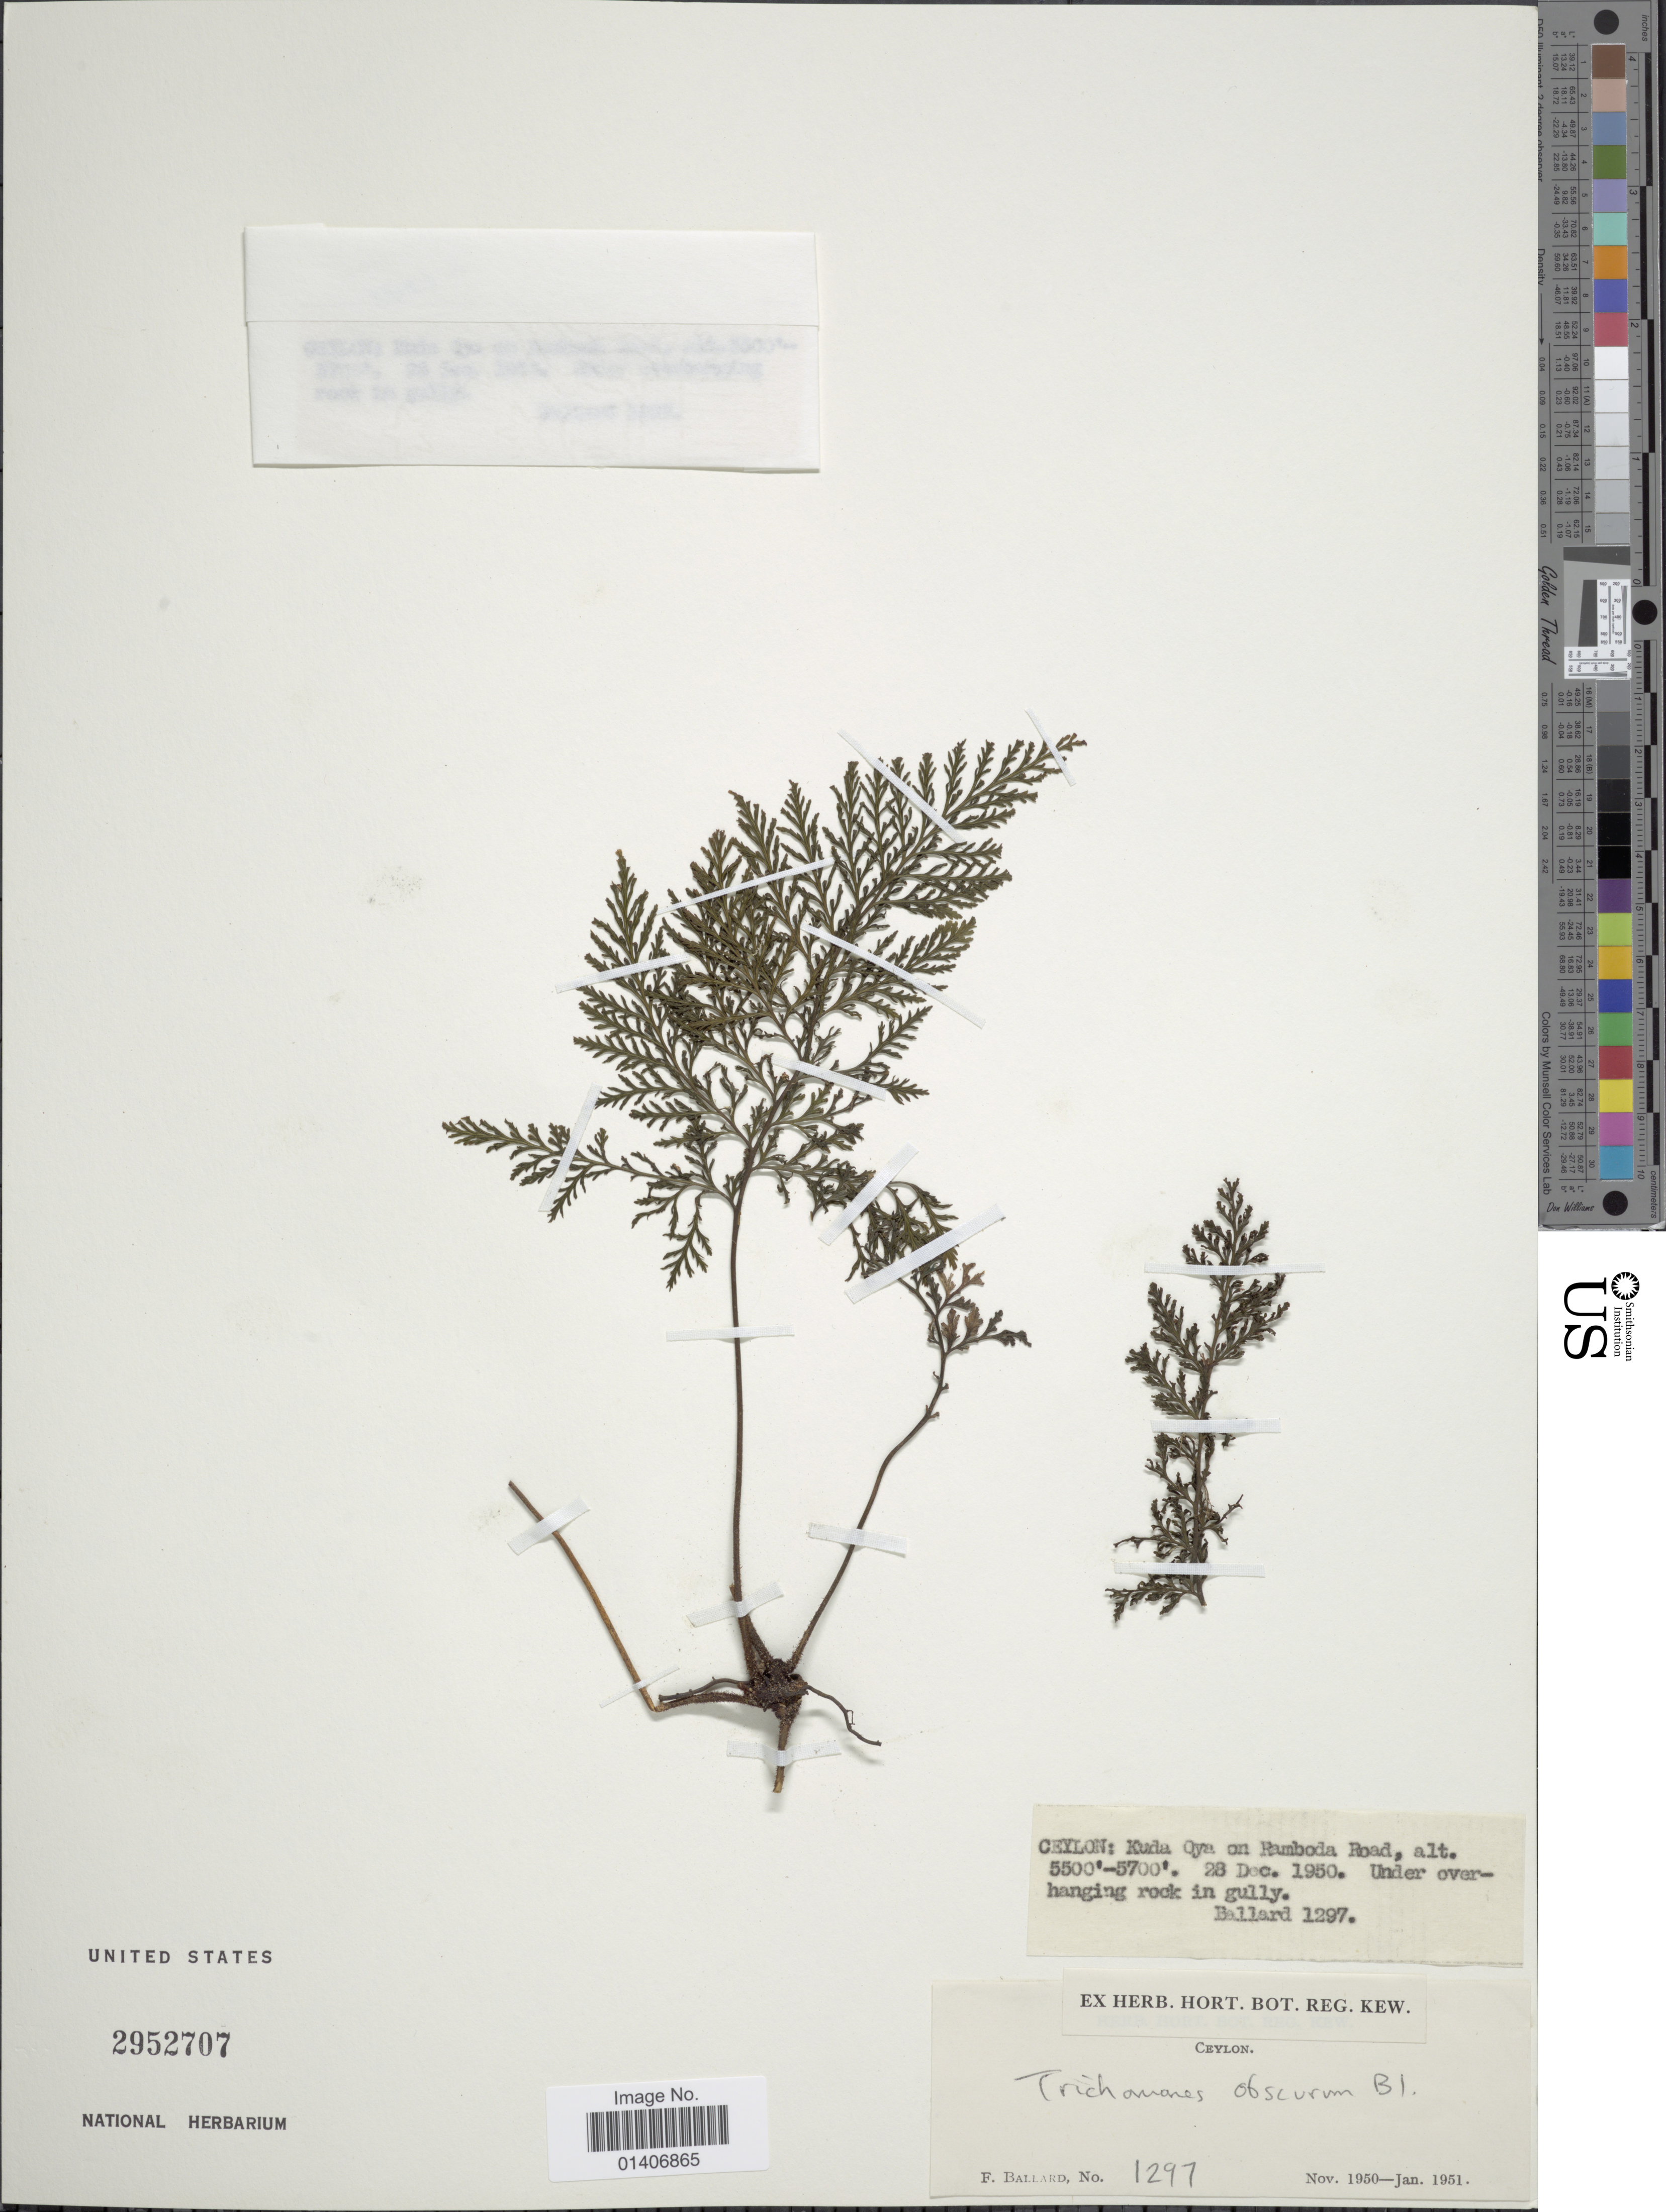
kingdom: Plantae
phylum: Tracheophyta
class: Polypodiopsida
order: Hymenophyllales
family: Hymenophyllaceae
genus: Abrodictyum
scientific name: Abrodictyum obscurum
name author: (Blume) Ebihara & K. Iwats.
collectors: F. Ballard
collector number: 1297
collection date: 1950-12-28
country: Sri Lanka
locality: Ceylon: Kuda Oya Ramboda Road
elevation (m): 1676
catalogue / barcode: US 2952707